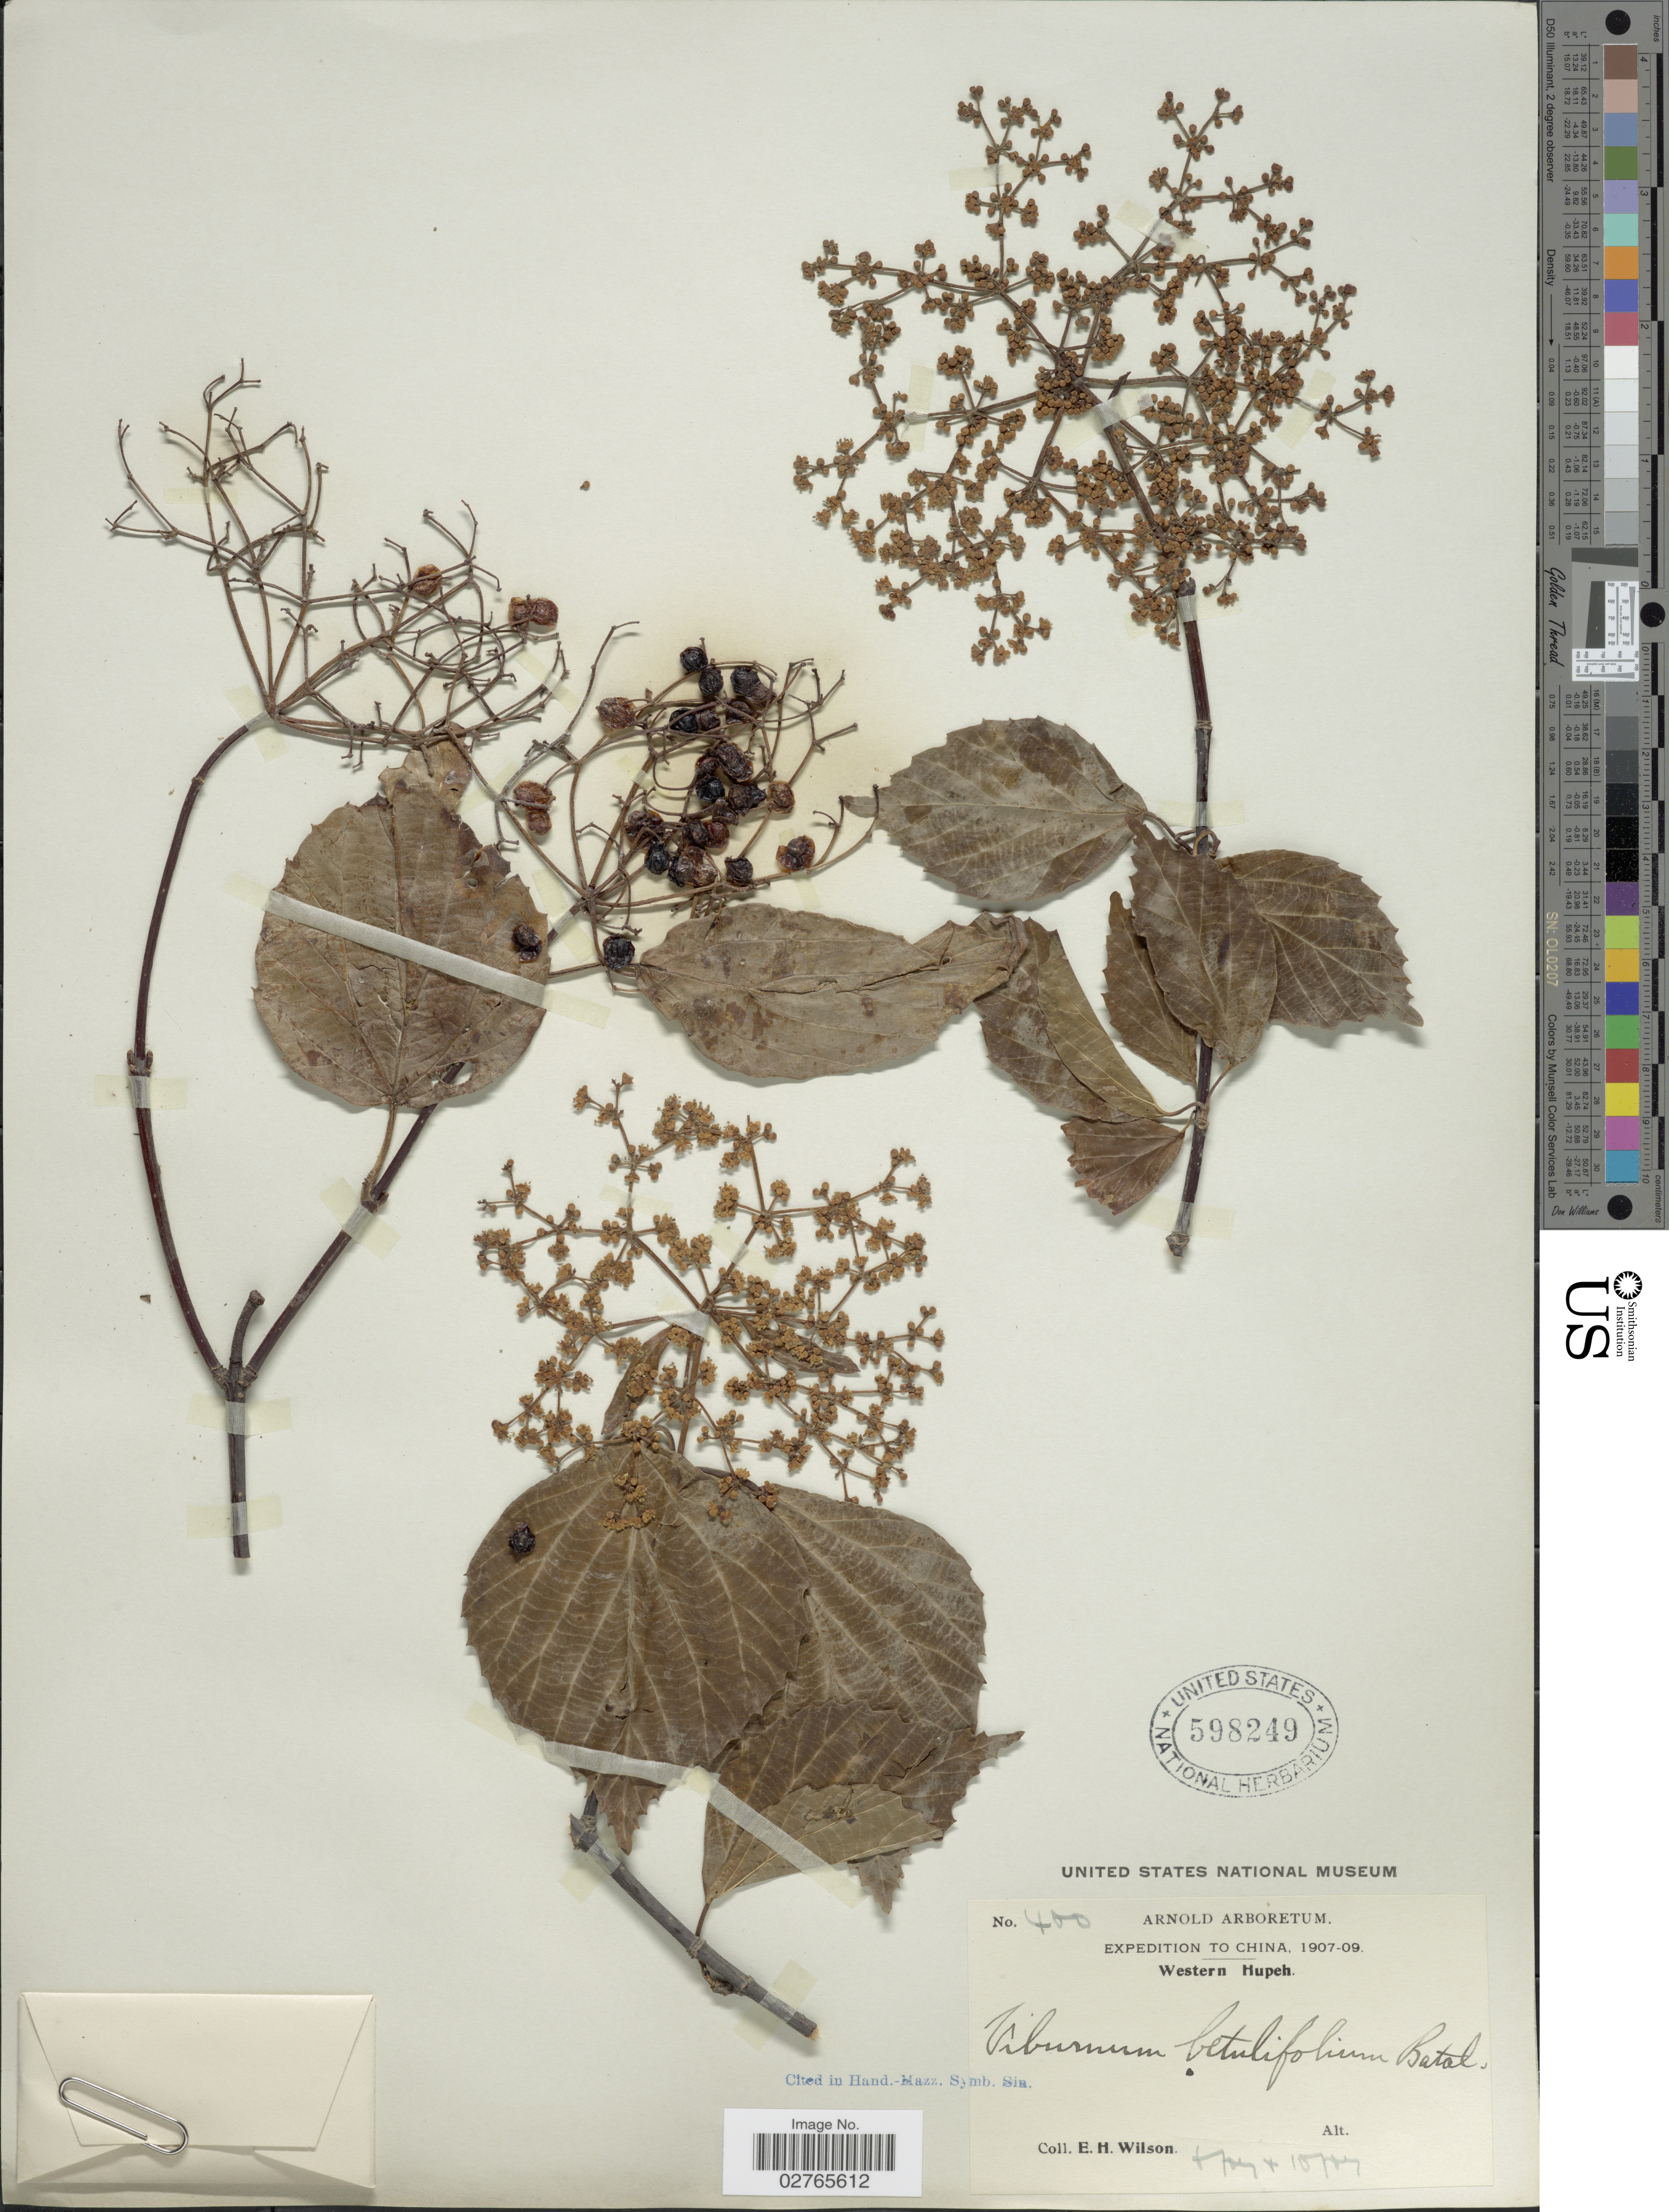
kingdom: Plantae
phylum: Tracheophyta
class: Magnoliopsida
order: Dipsacales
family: Viburnaceae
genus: Viburnum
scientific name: Viburnum betulifolium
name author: Batalin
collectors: E. Wilson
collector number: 400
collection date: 1907-06/1907-10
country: China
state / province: Hubei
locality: Western Hupeh.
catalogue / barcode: US 598249